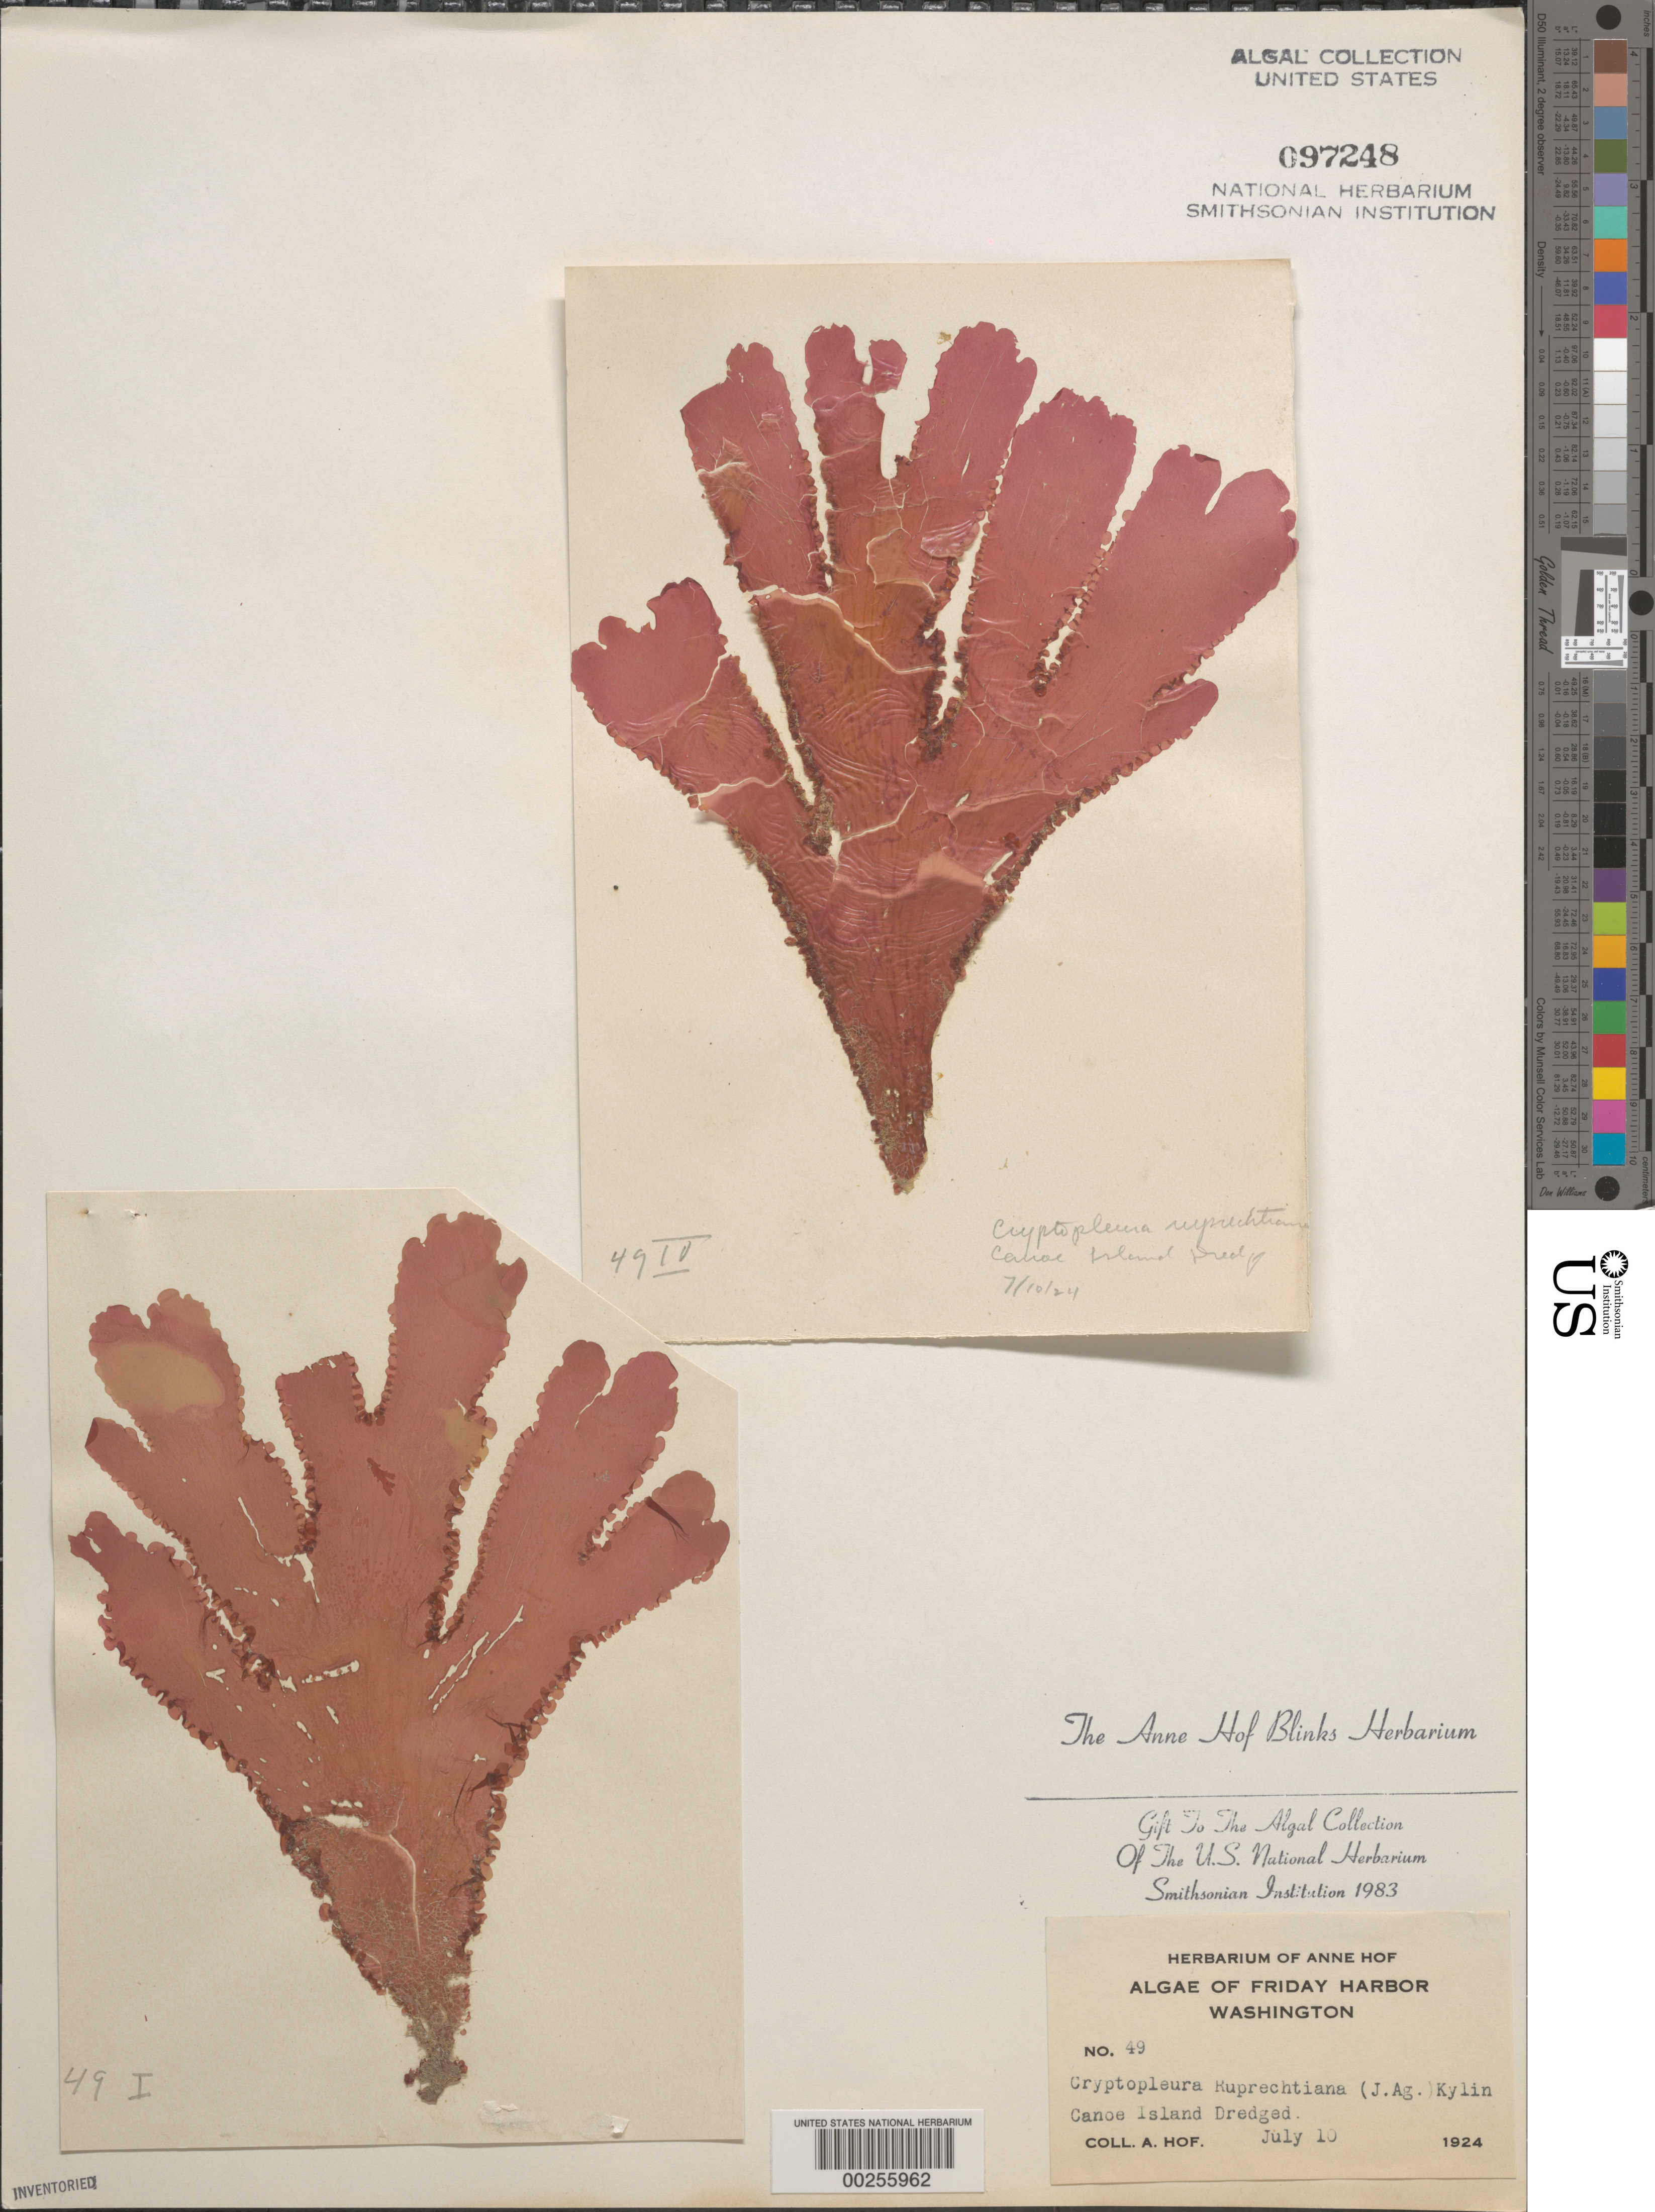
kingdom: Plantae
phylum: Rhodophyta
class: Florideophyceae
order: Ceramiales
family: Delesseriaceae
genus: Cryptopleura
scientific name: Cryptopleura ruprechtiana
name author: (J. Agardh) Kylin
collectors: A. Blinks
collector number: AHB 49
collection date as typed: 10 Jul 1924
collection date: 1924-07-10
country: United States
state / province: Washington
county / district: San Juan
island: Canoe Island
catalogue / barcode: US 97248